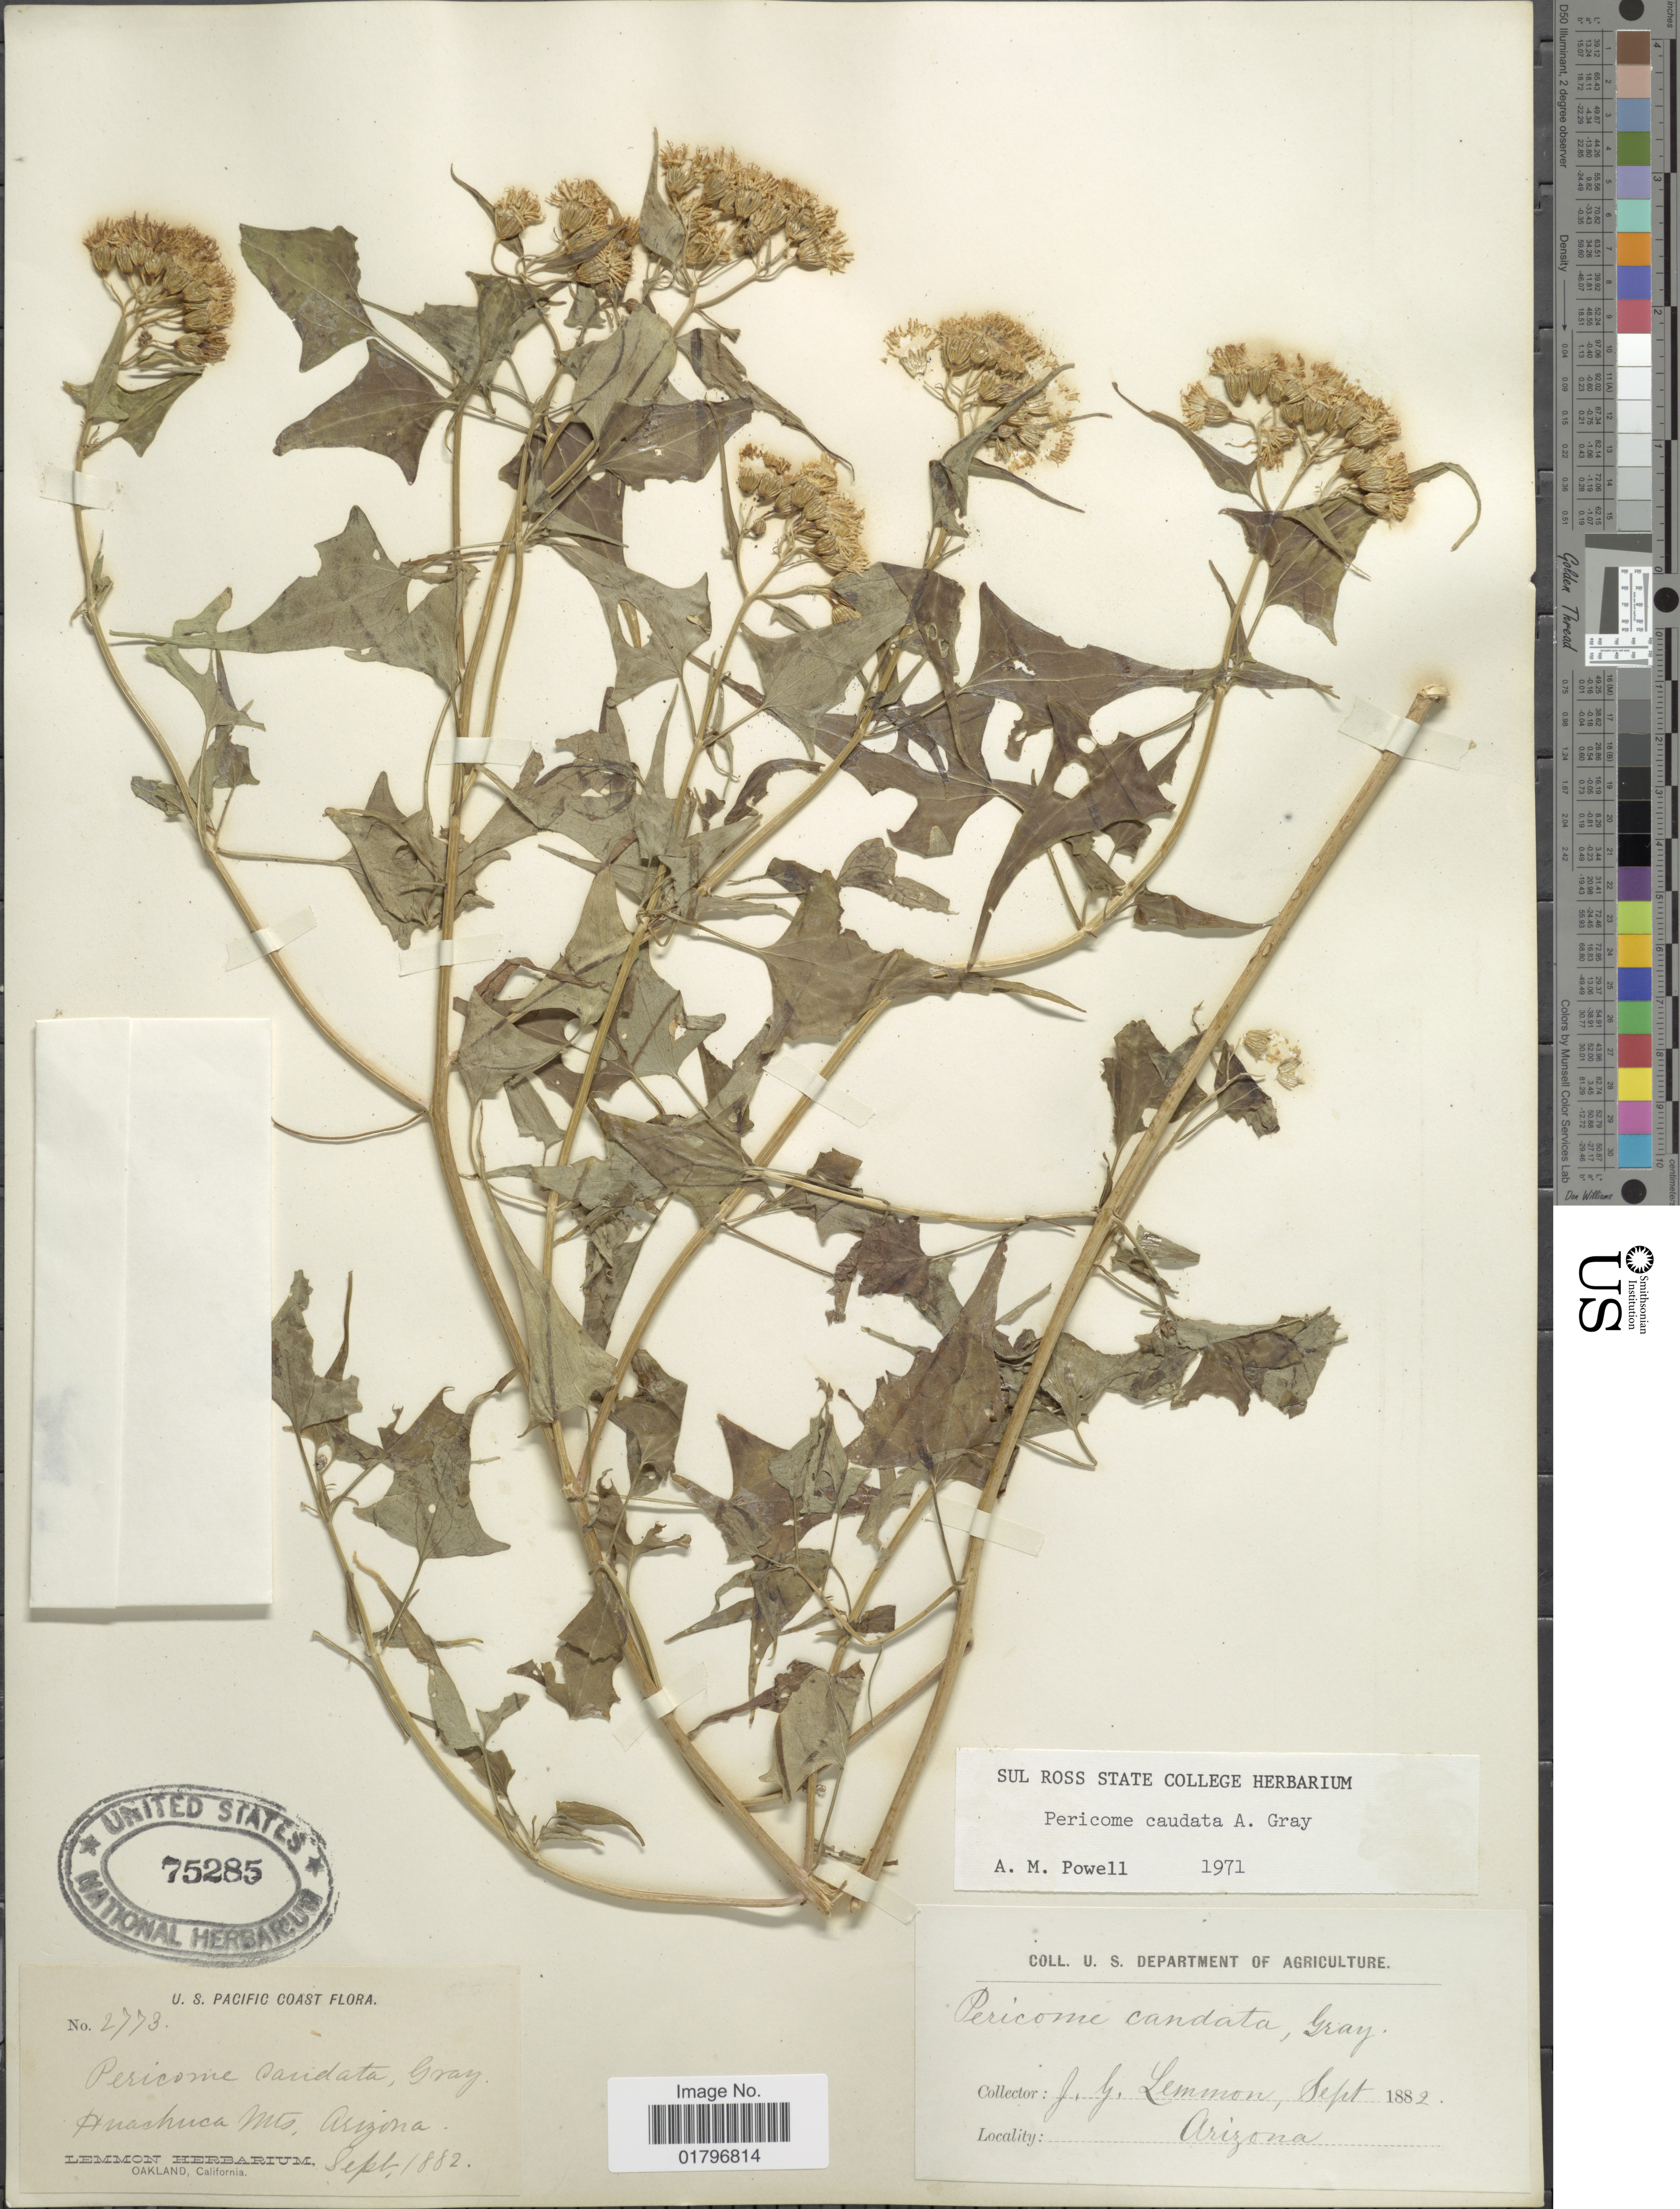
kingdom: Plantae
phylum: Tracheophyta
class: Magnoliopsida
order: Asterales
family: Asteraceae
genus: Pericome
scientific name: Pericome caudata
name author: A. Gray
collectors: J. Lemmon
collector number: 2773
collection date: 1882-09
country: United States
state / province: Arizona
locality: U.S. Pacific Coast. Puashuca Mts. Arizona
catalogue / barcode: US 75285